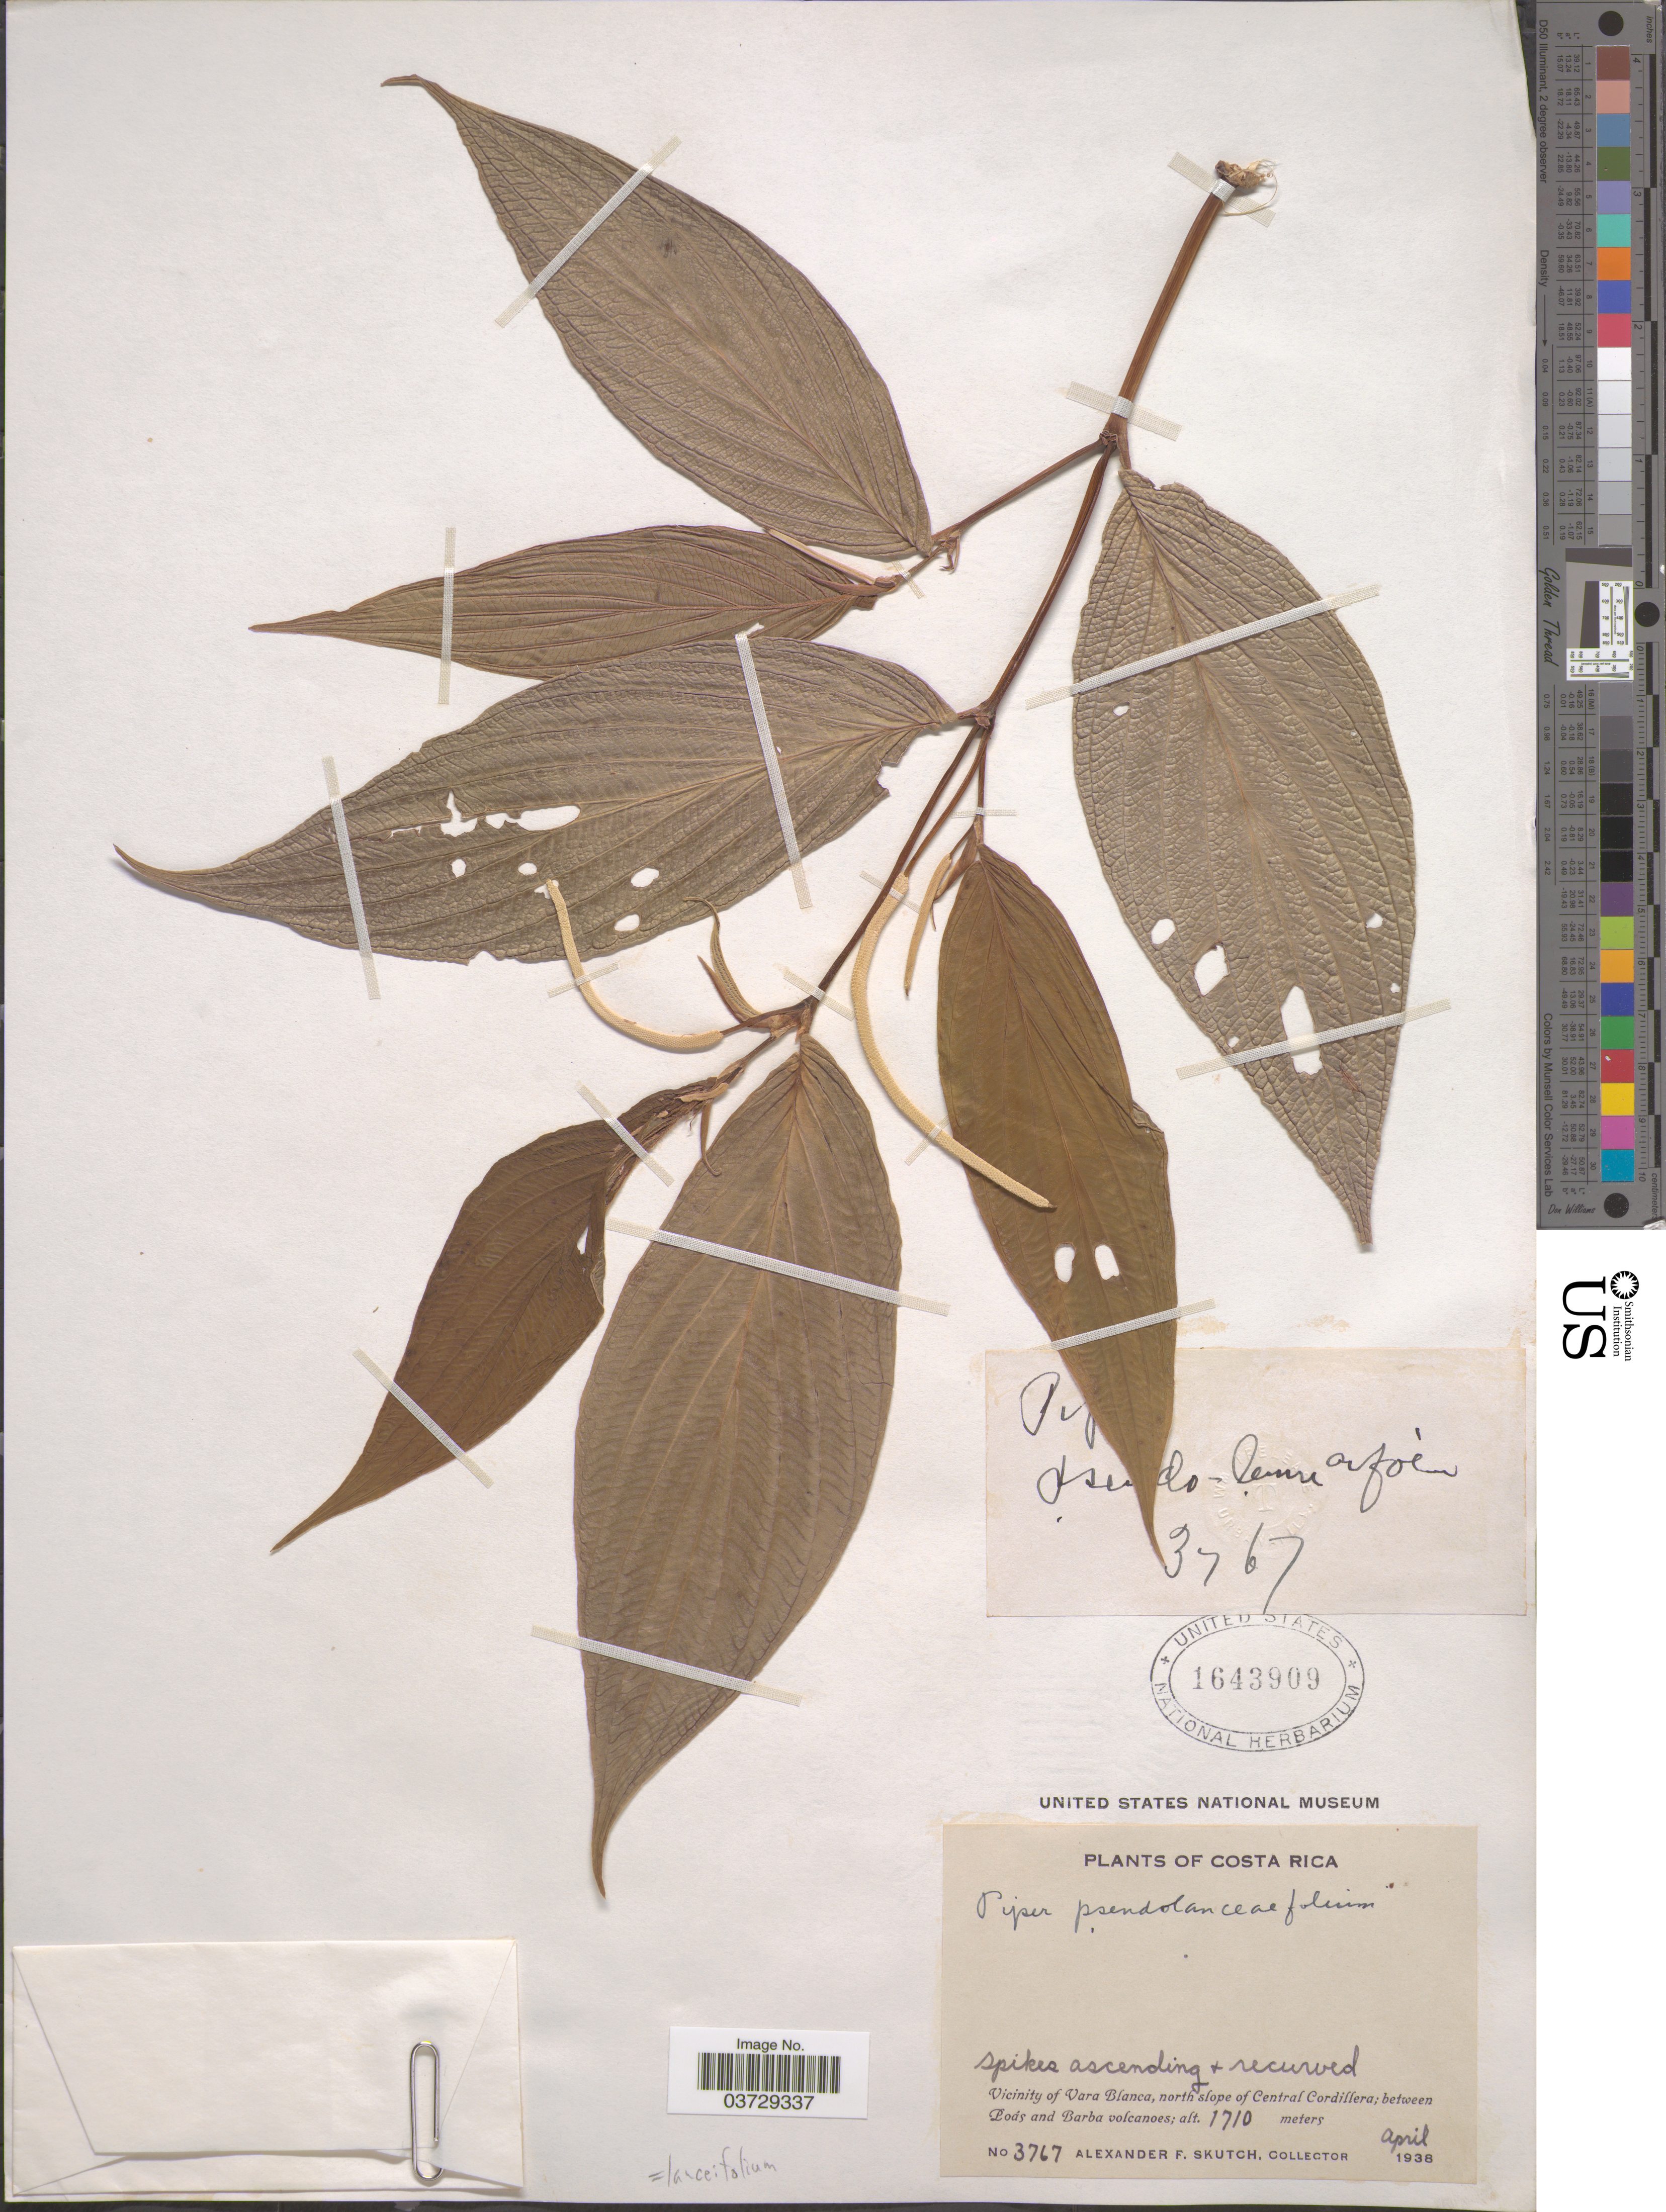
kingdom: Plantae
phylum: Tracheophyta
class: Magnoliopsida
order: Piperales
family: Piperaceae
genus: Piper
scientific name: Piper lanceifolium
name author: Kunth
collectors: A. F. Skutch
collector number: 3767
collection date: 1938-04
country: Costa Rica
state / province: Heredia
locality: Vicinity of Vara Blanca, north slope of Central Cordillera, between Poás and Barba volcanoes.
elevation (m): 1710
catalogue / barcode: US 1643909